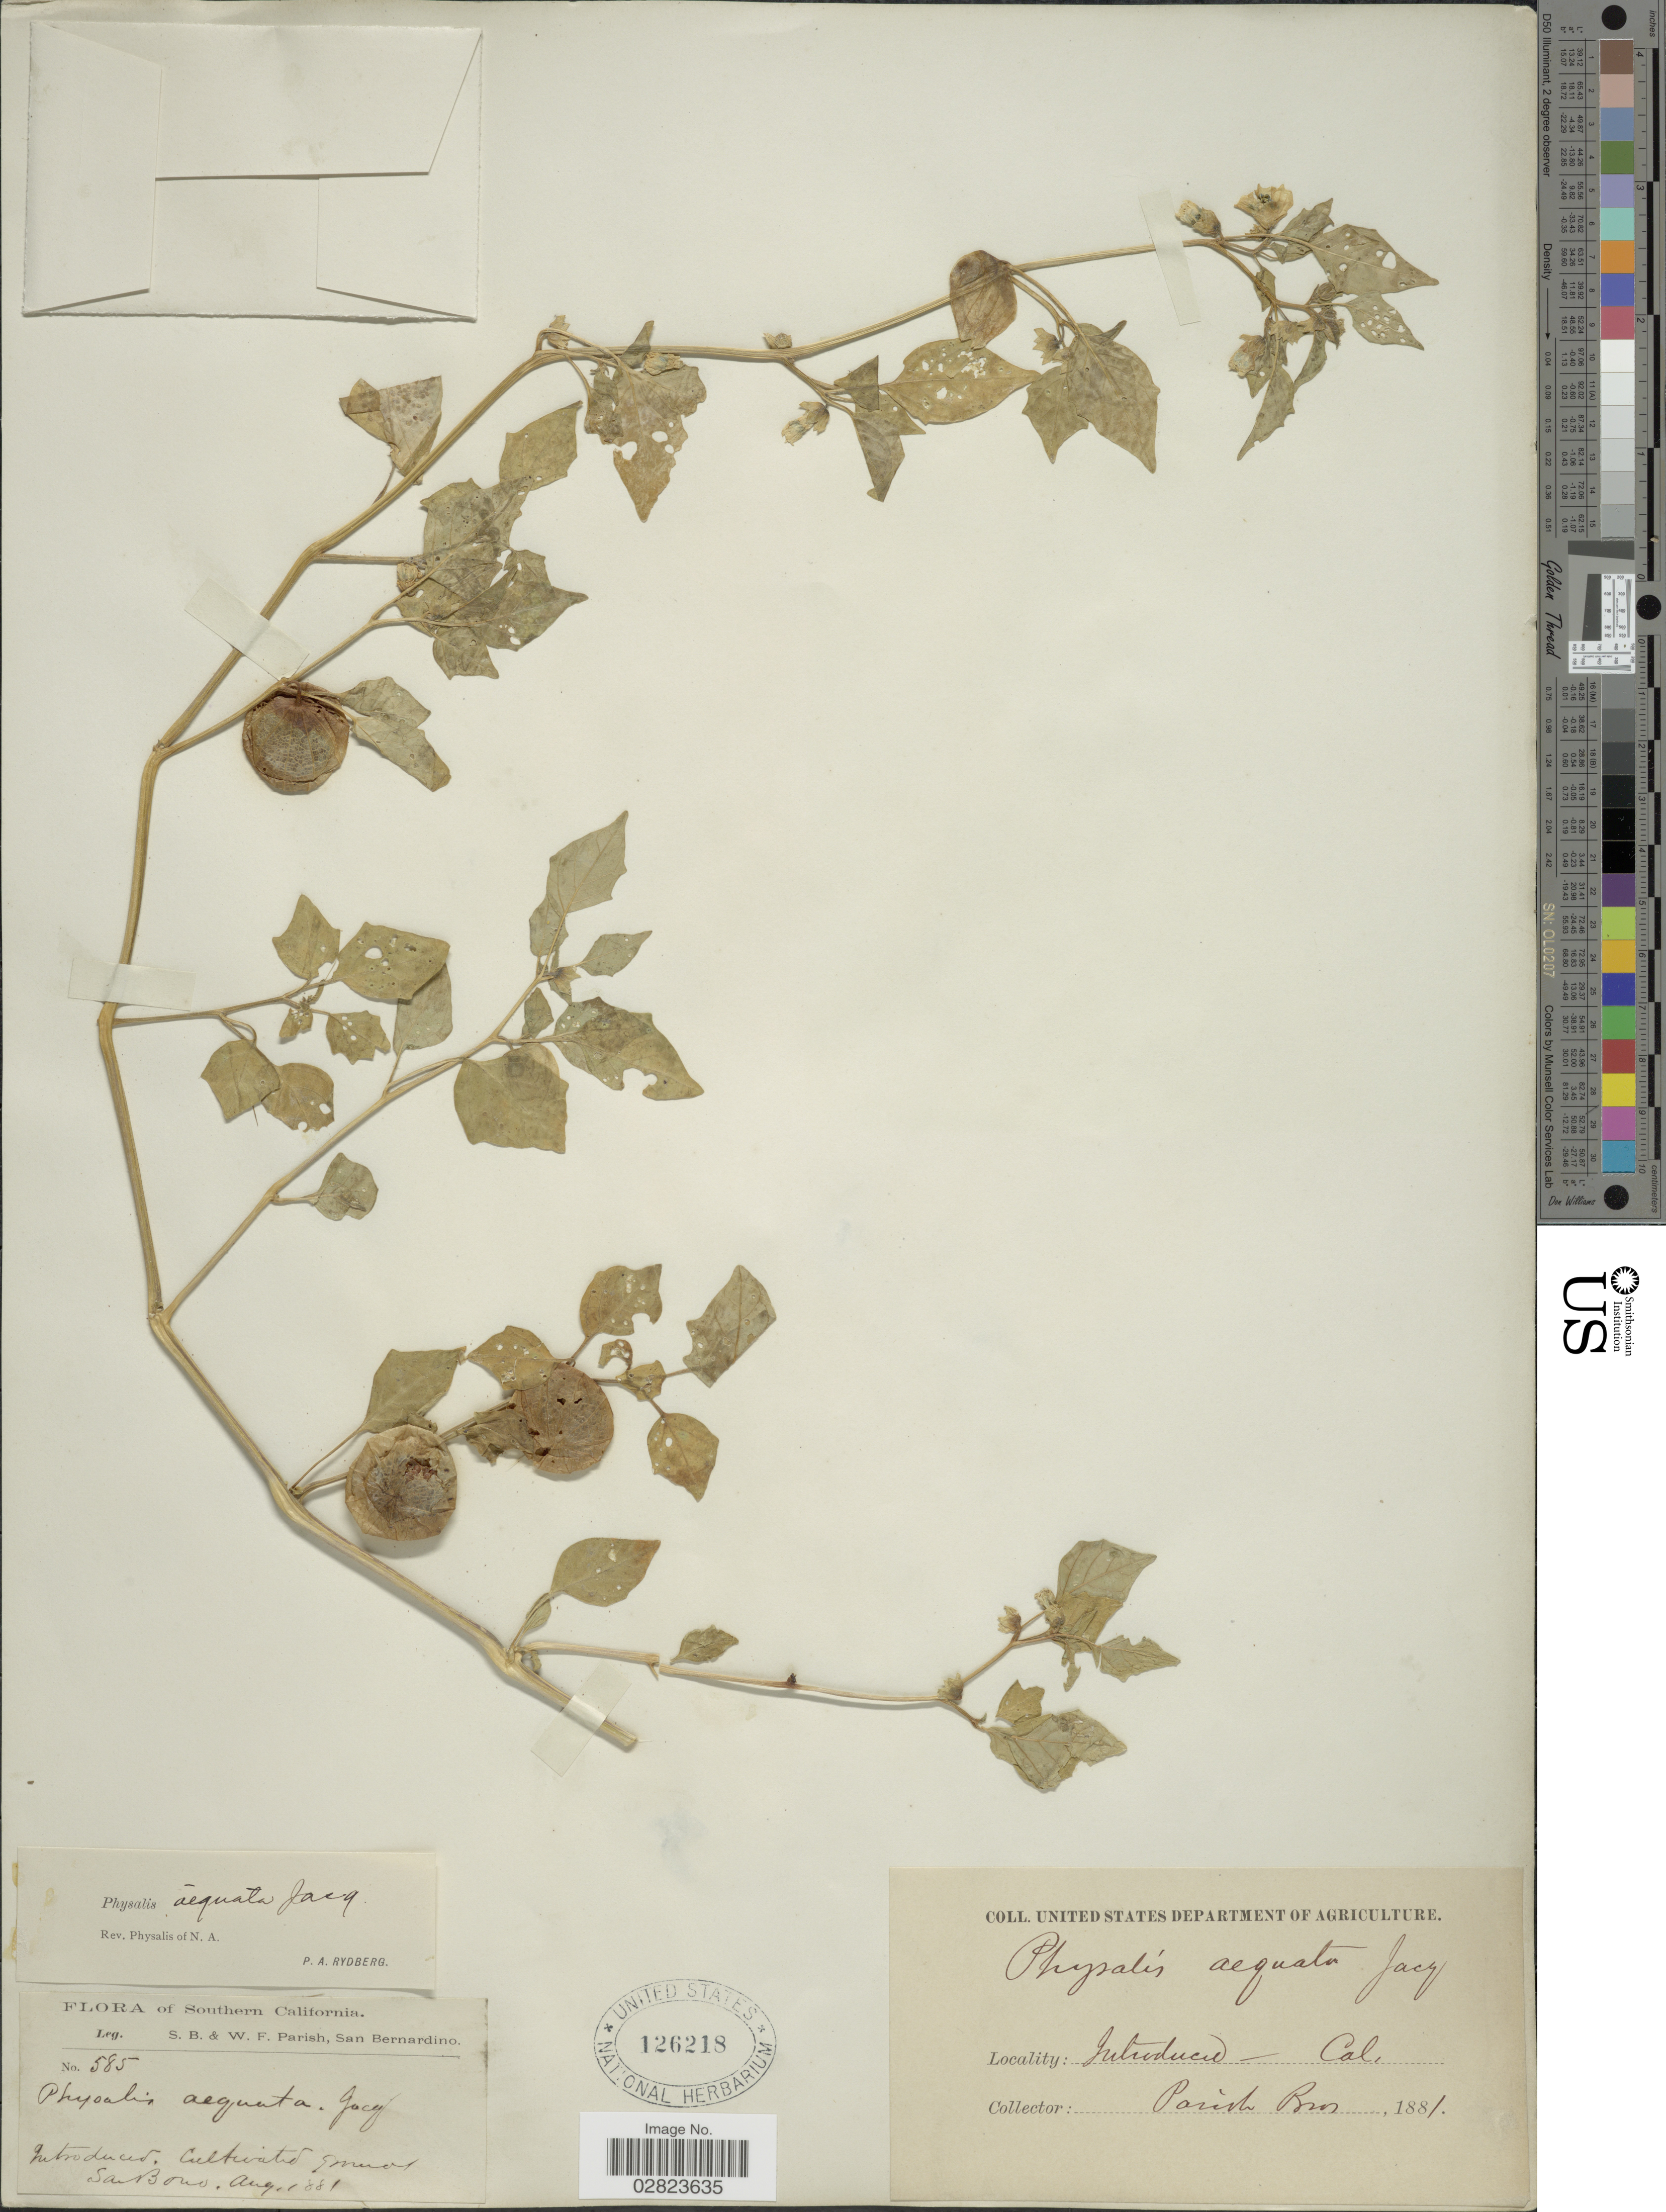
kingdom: Plantae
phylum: Tracheophyta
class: Magnoliopsida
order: Solanales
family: Solanaceae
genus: Physalis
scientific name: Physalis ixocarpa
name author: Brot. ex Hornem.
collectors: S. B. Parish & W. F. Parish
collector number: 585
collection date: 1881-08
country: United States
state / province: California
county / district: San Bernardino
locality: Southern California. San Berna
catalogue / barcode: US 126218